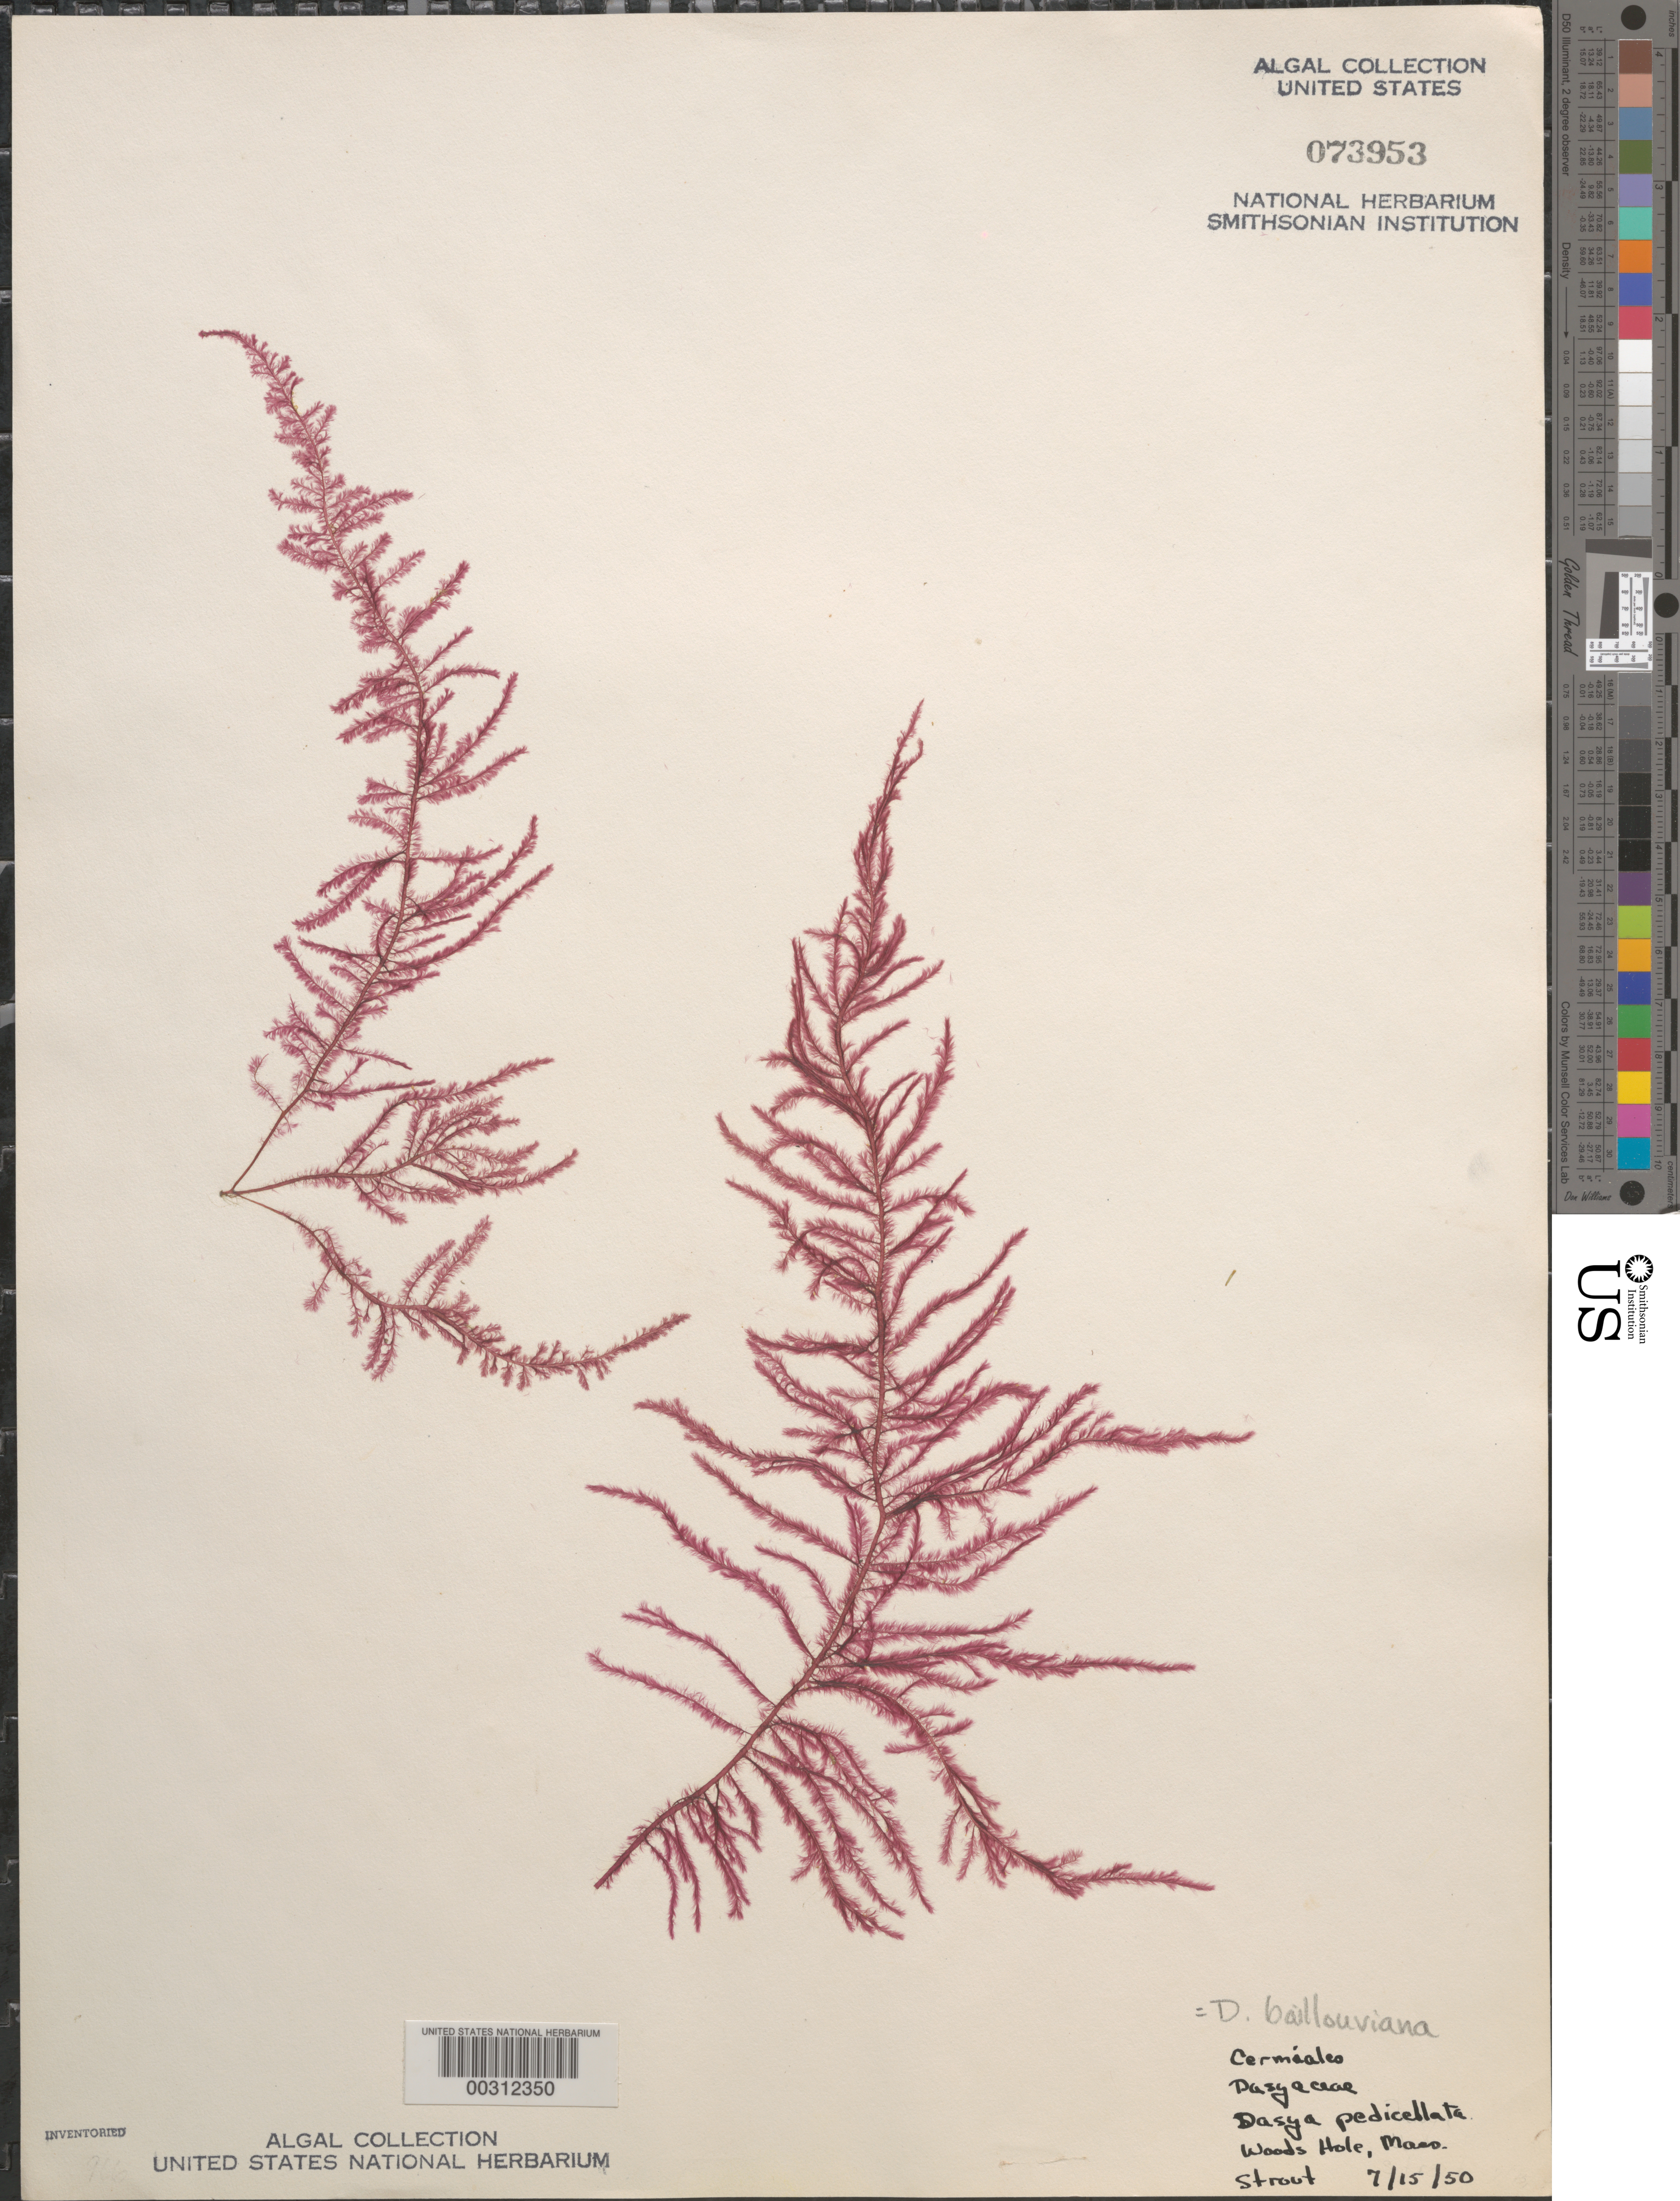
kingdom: Plantae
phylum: Rhodophyta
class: Florideophyceae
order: Ceramiales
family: Dasyaceae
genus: Dasya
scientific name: Dasya pedicellata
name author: (C. Agardh) C. Agardh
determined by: Algae name updating Project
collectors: P. Strout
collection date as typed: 15 Jul 1950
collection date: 1950-07-15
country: United States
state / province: Massachusetts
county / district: Barnstable County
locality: Woods Hole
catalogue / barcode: US 73953